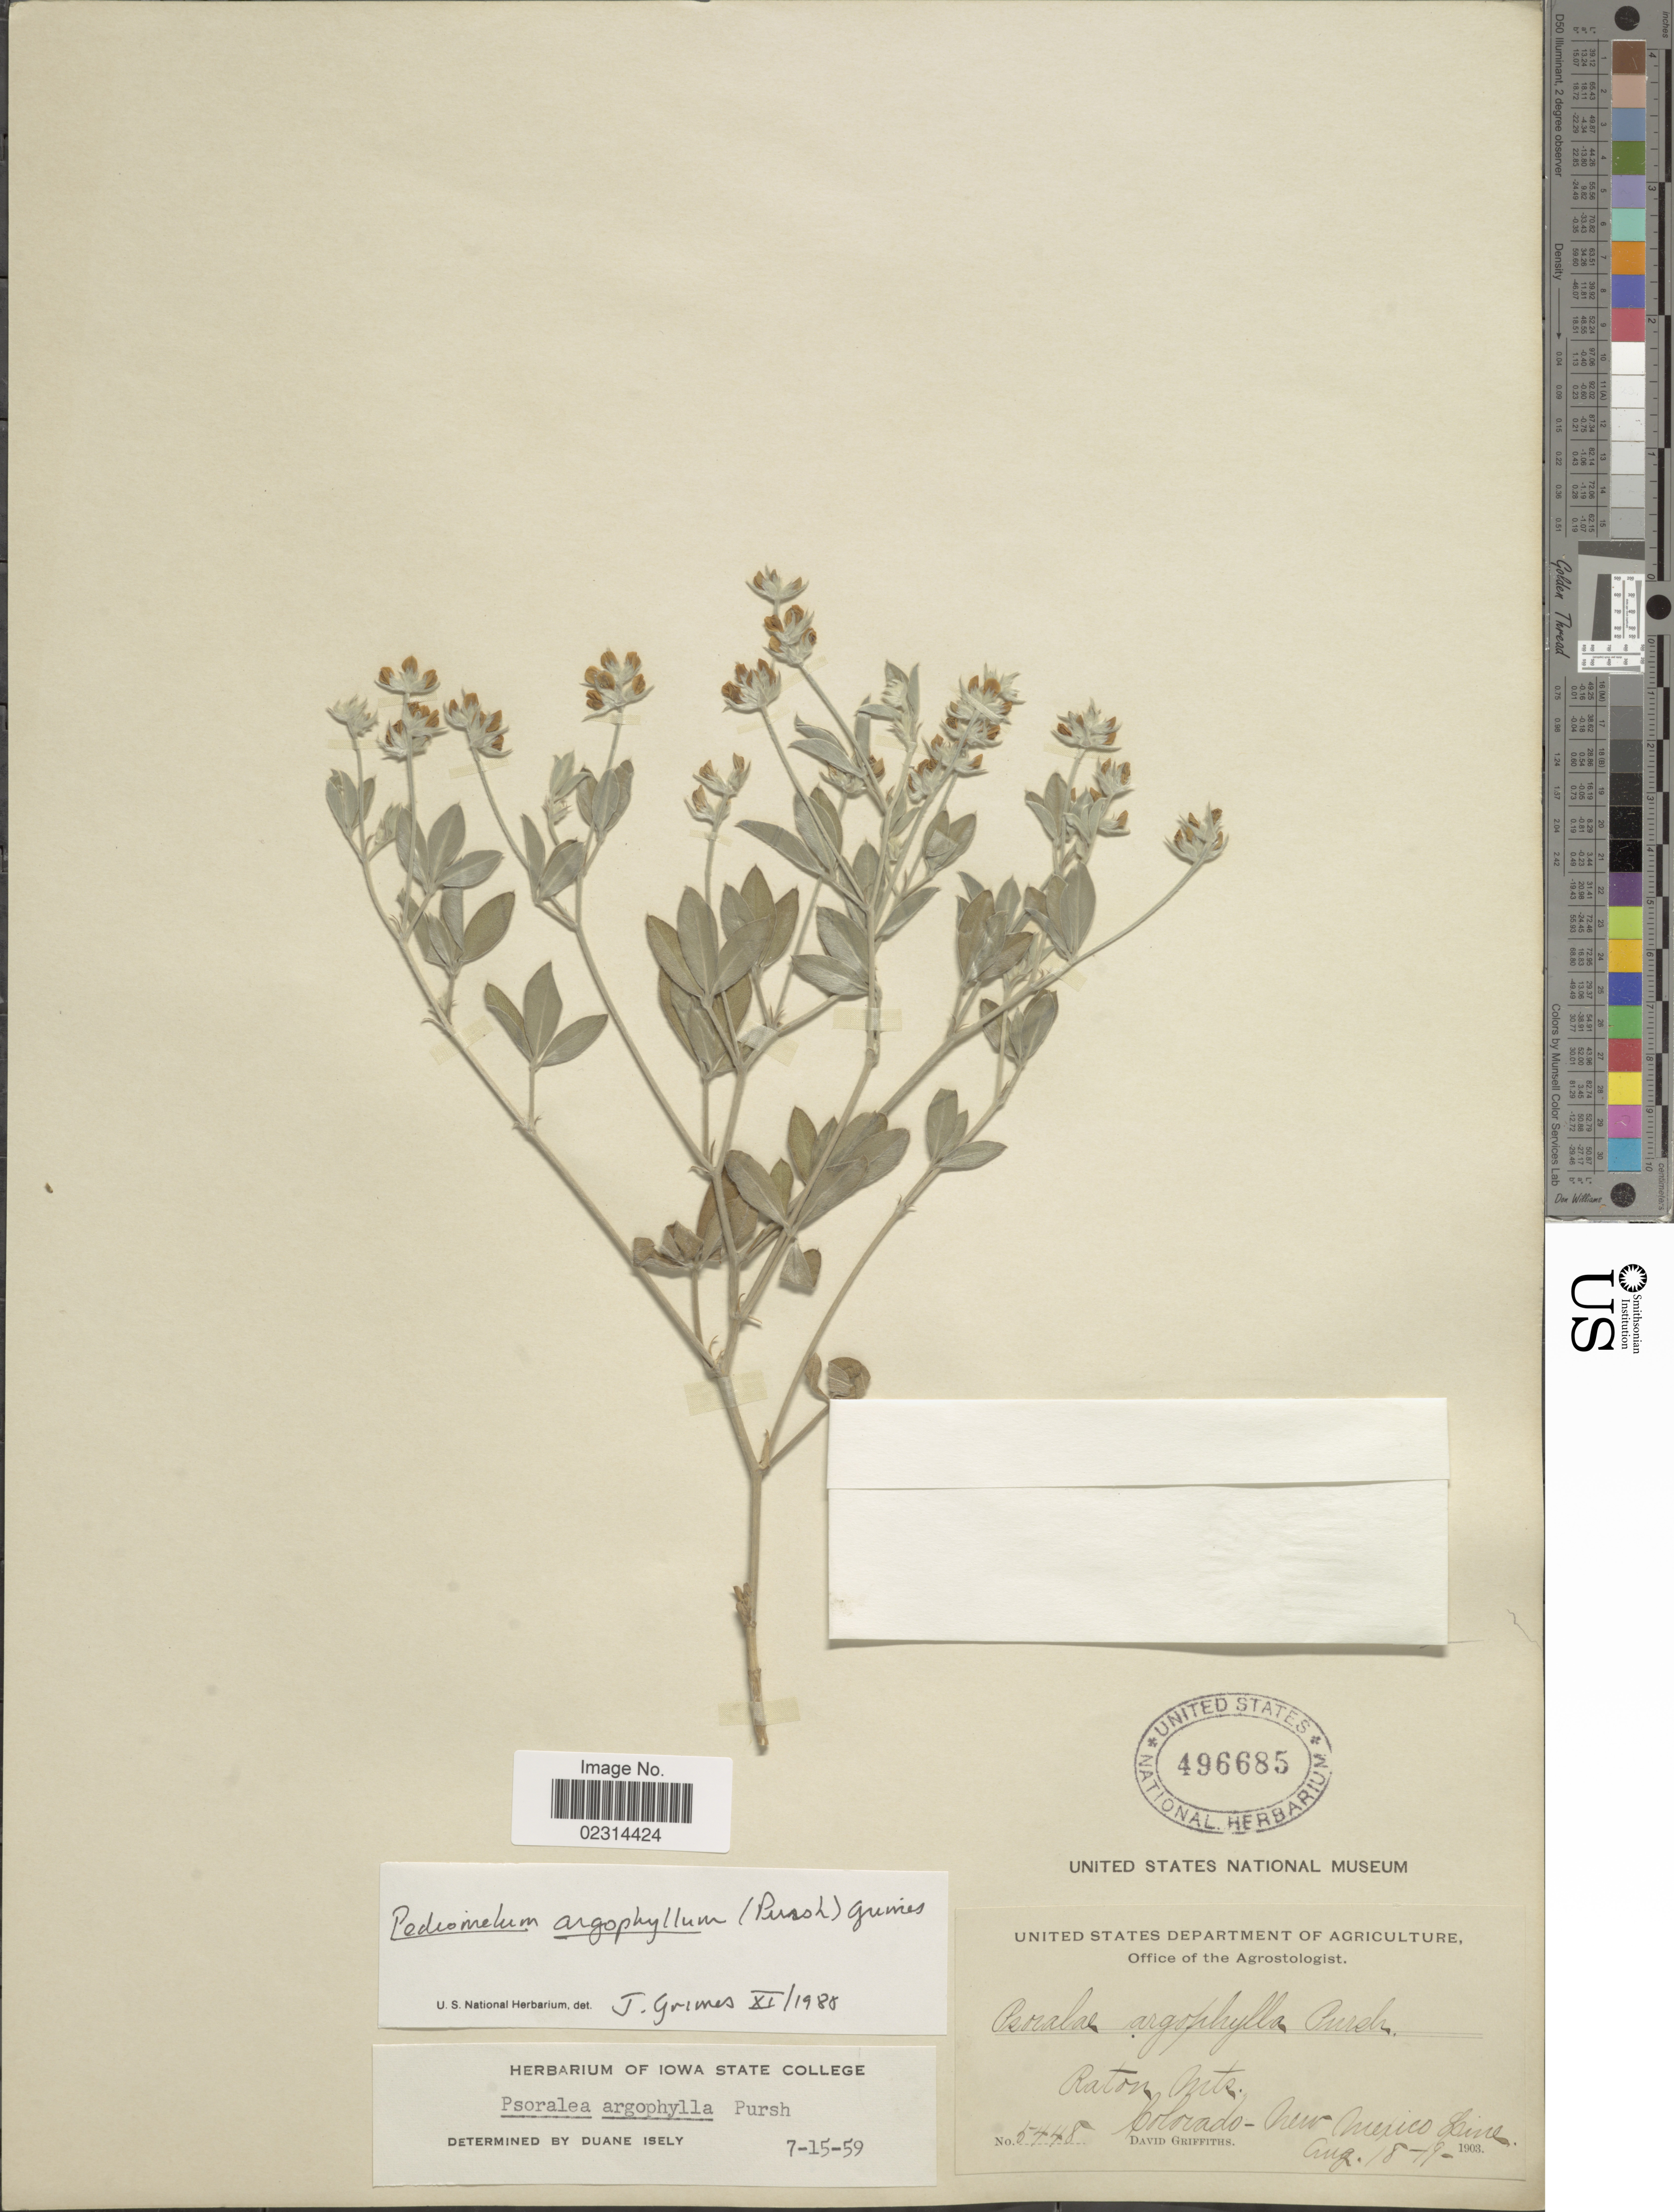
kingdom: Plantae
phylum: Tracheophyta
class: Magnoliopsida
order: Fabales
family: Fabaceae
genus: Pediomelum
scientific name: Pediomelum argophyllum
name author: (Pursh) J.W. Grimes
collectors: D. Griffiths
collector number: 5448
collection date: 1903-08-18/1903-08-19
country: United States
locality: Raton Mts. Colorado - New Mexico Line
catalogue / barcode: US 496685